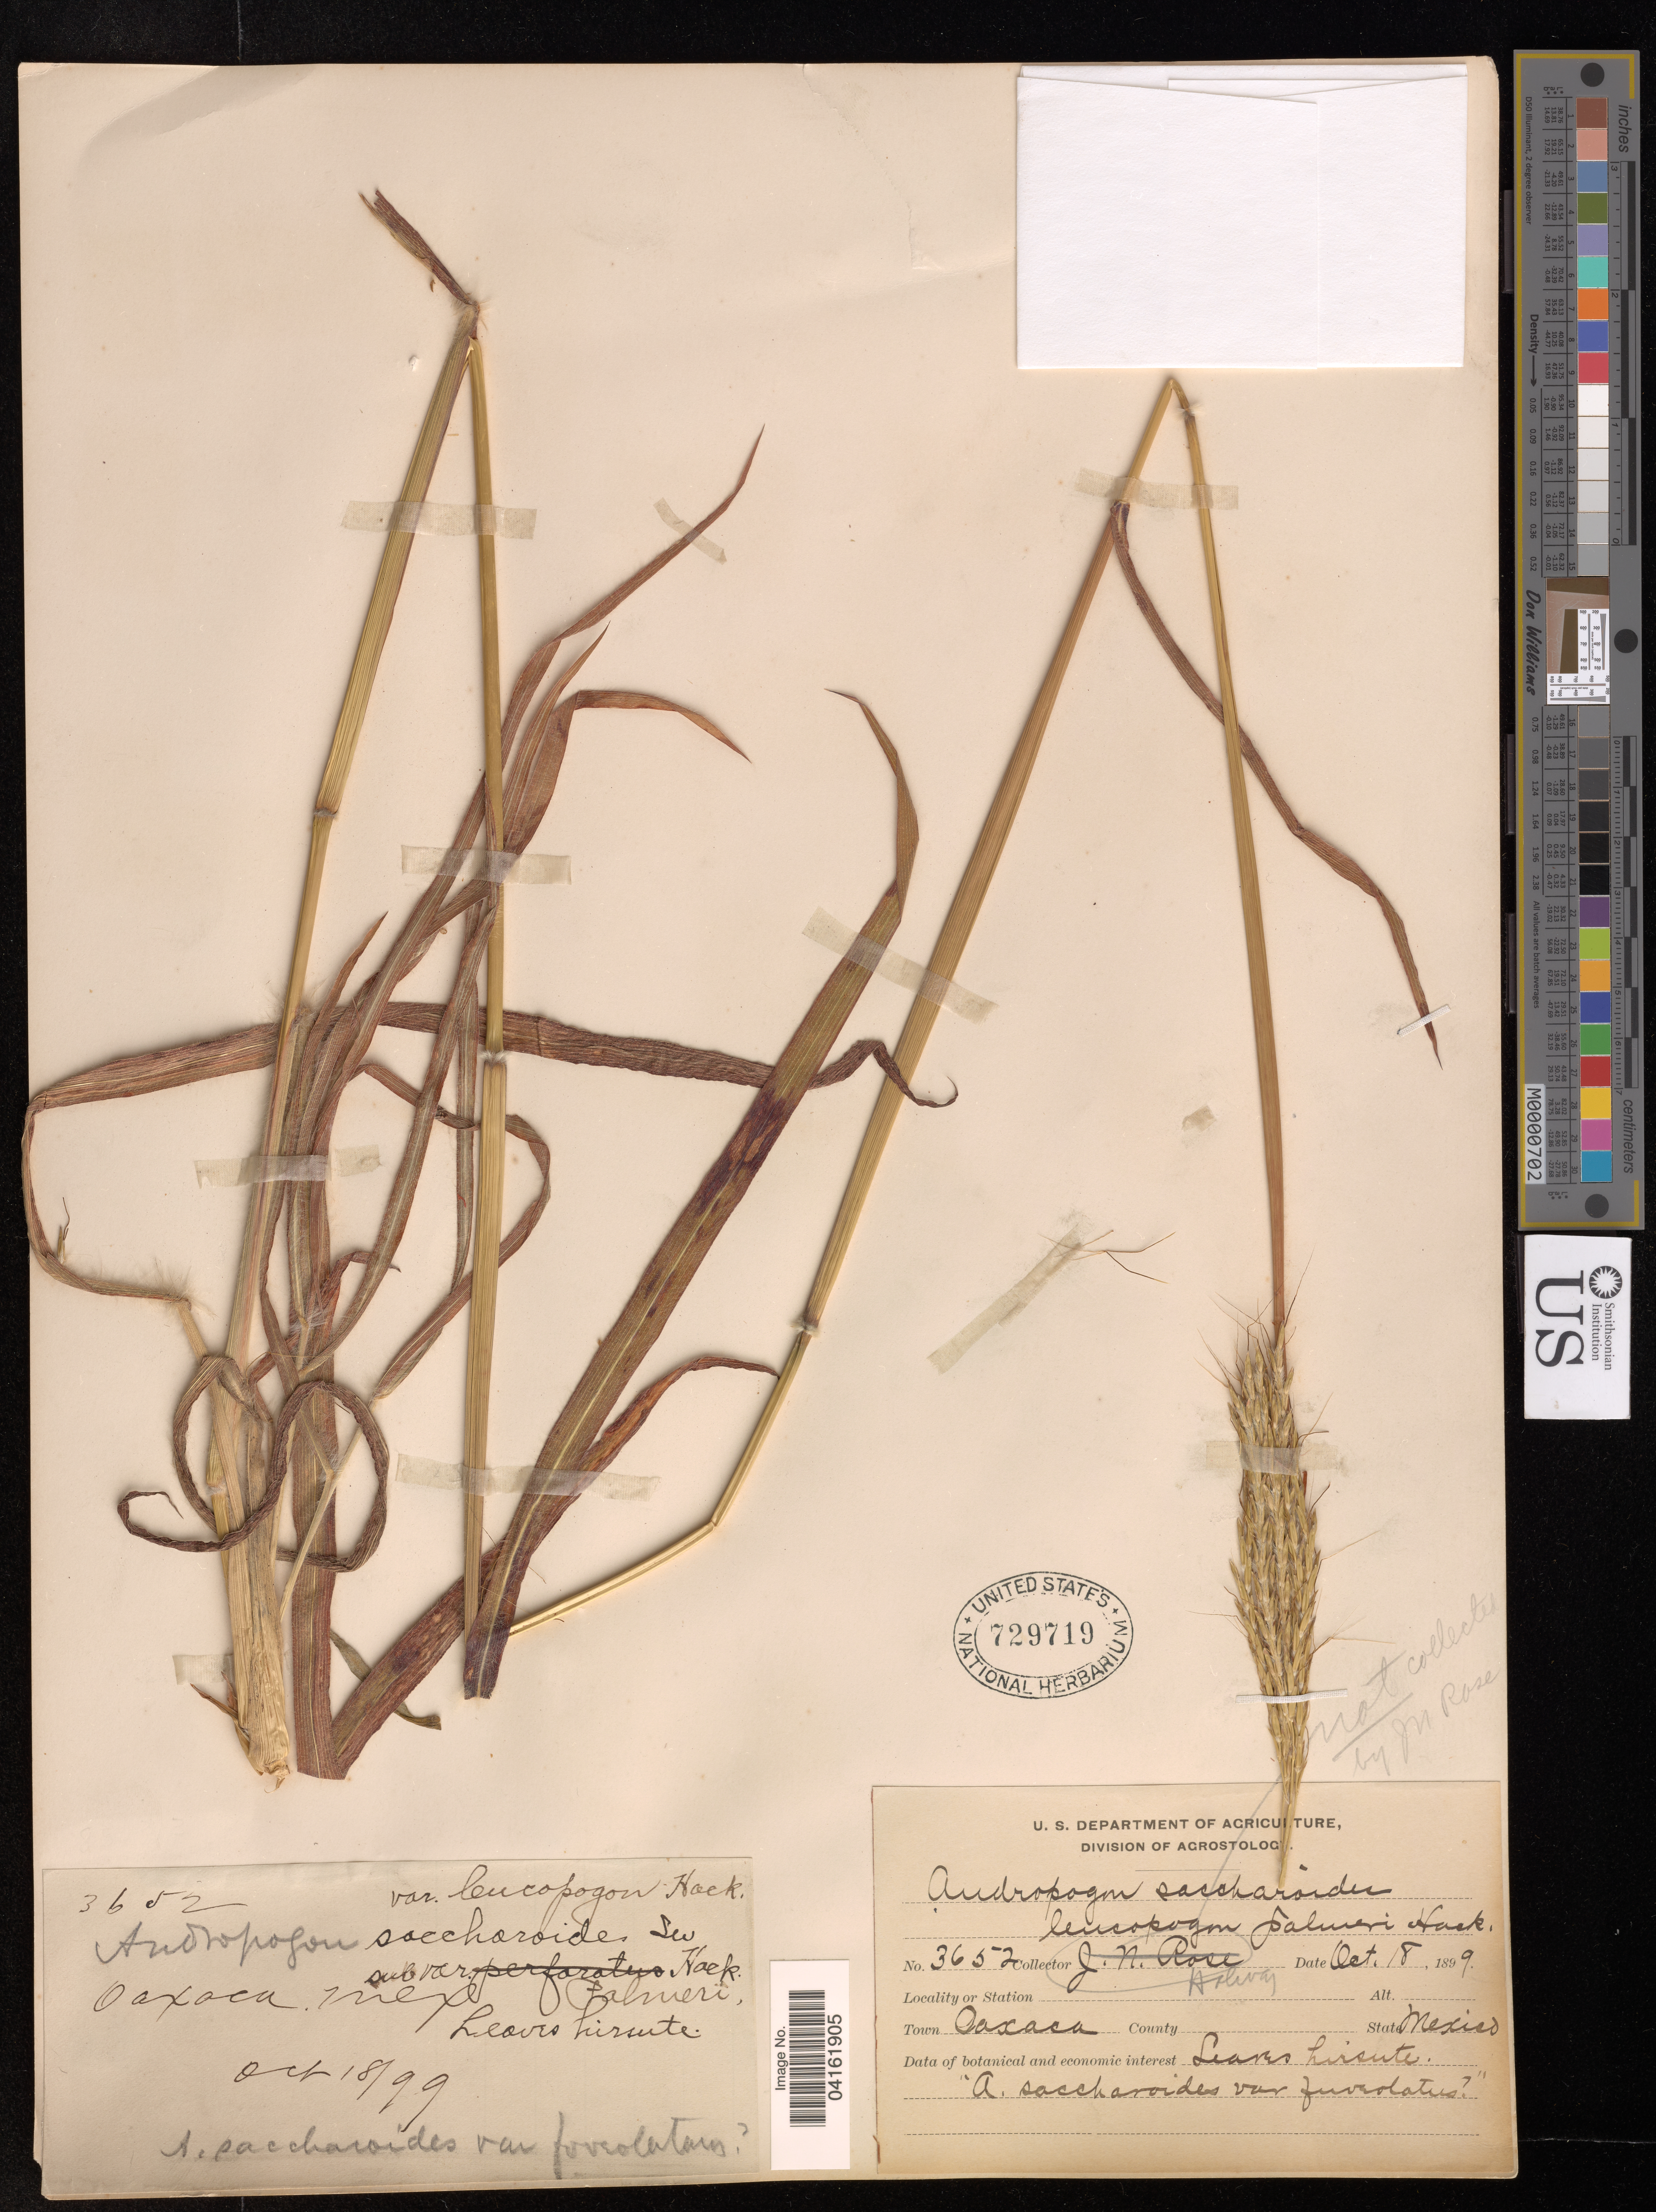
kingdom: Plantae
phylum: Tracheophyta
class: Liliopsida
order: Poales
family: Poaceae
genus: Andropogon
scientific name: Andropogon saccharoides var. leucopogon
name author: (Nees) Hack.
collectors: A. Hivas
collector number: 3652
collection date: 1899-10-18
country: Mexico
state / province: Oaxaca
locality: State Mexico.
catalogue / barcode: US 729719